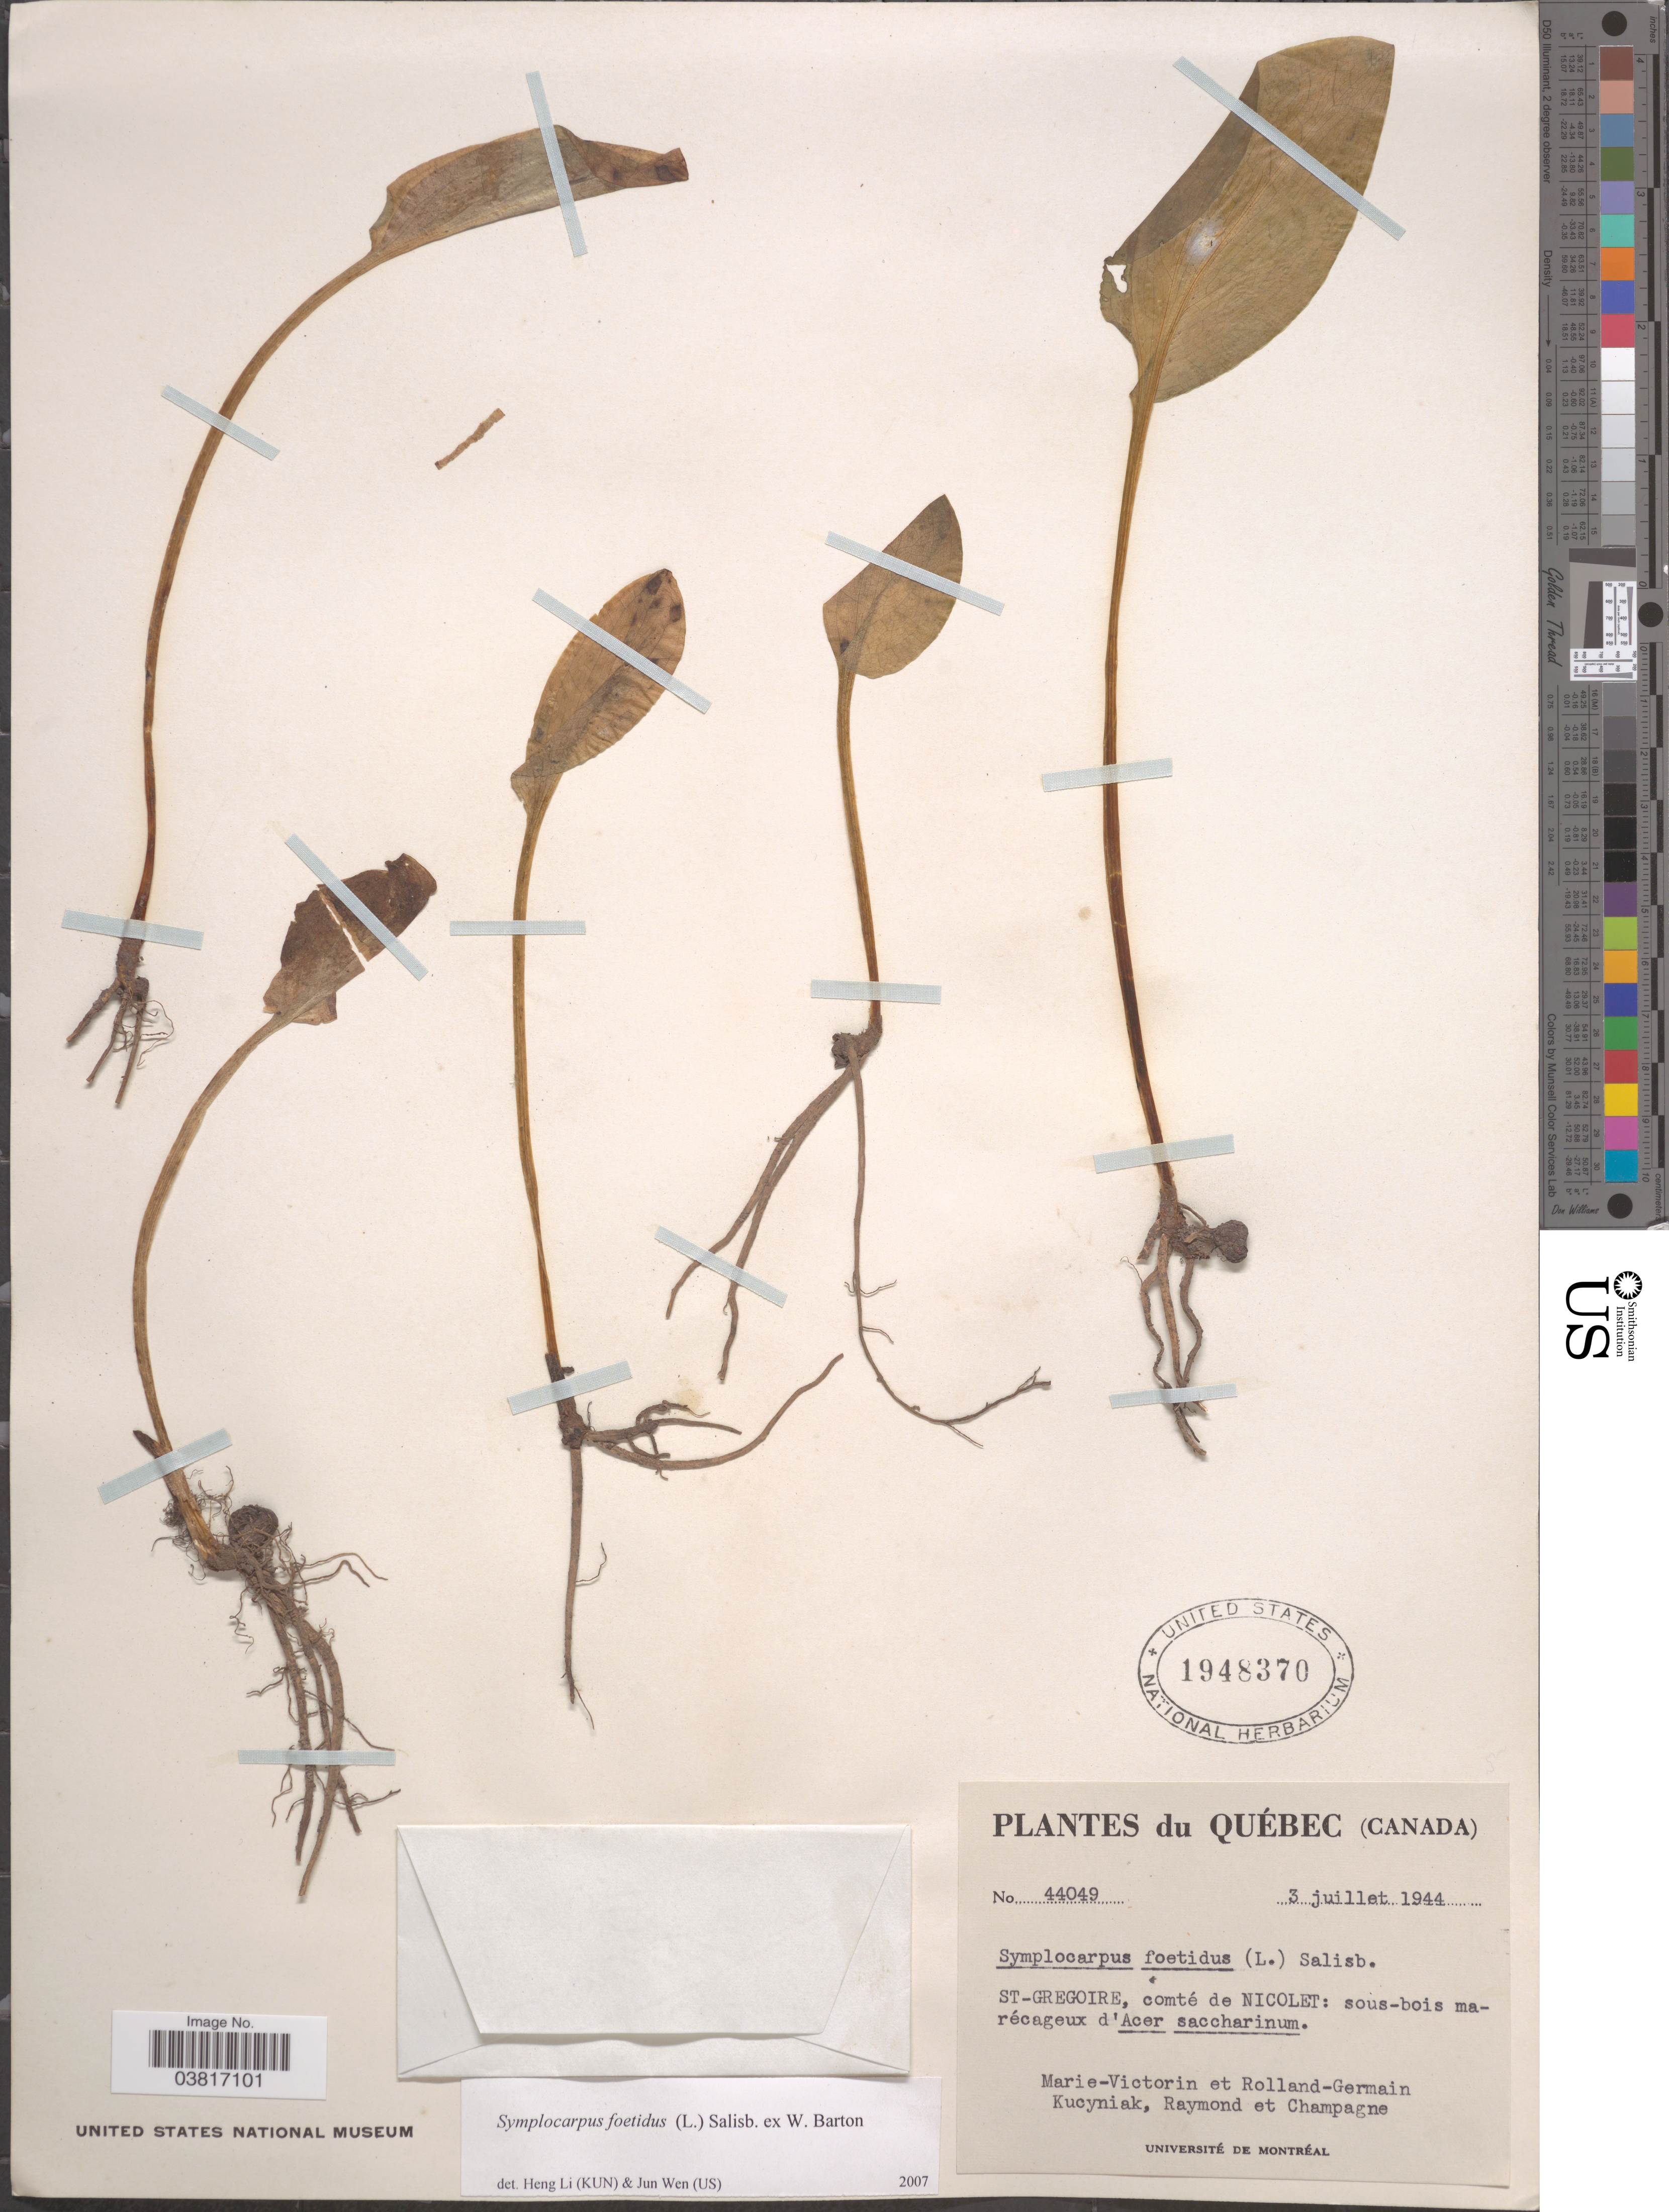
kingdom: Plantae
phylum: Tracheophyta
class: Liliopsida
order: Alismatales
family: Araceae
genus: Symplocarpus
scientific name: Symplocarpus foetidus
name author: (L.) W. Salisb. ex W.P.C. Barton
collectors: -. Marie-Victorin, Rolland-Germain, Kucyniak, -. Raymond & Champagne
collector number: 44049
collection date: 1944-07-03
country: Canada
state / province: Quebec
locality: St-Gregoire, comté de Nicolet: souts-bois marécageux d'Acer saccharinum.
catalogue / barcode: US 1948370